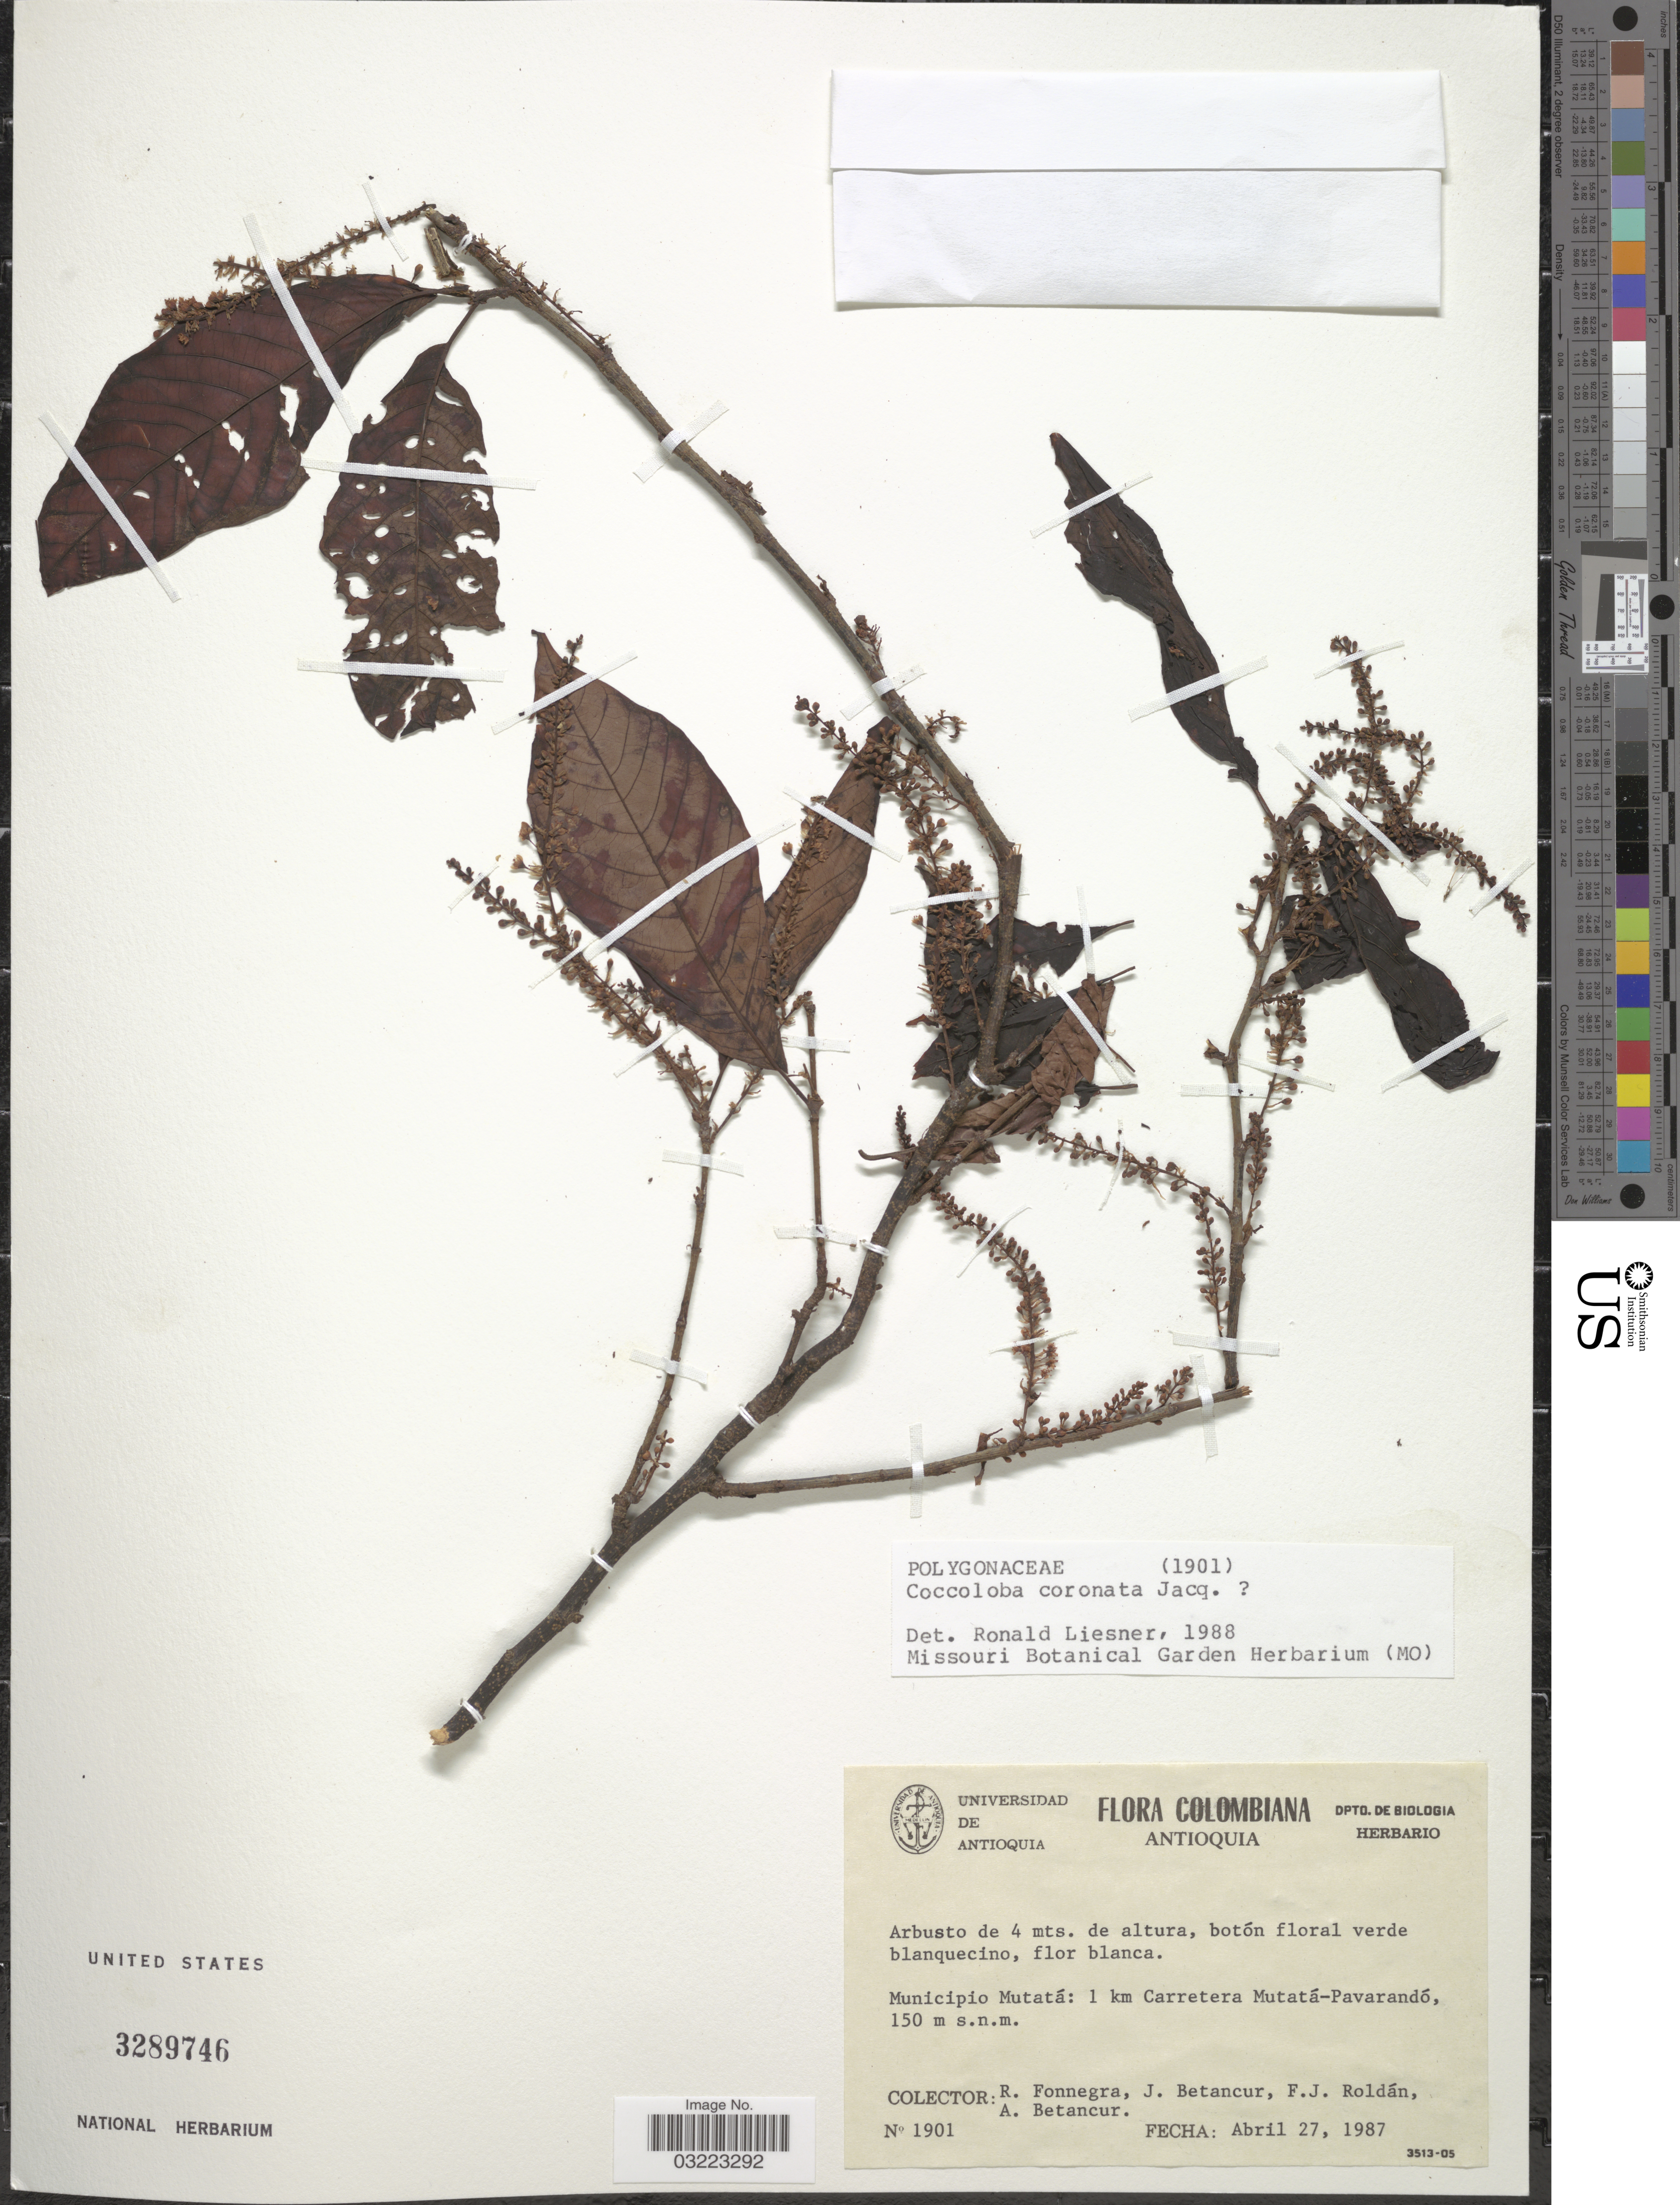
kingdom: Plantae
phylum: Tracheophyta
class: Magnoliopsida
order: Caryophyllales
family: Polygonaceae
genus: Coccoloba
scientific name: Coccoloba coronata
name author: Jacq.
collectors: R. Fonnegra, J. Betancur, F. J. Roldán & A. Betancur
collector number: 1901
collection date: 1987-04-27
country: Colombia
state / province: Antioquia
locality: Municipio Mutatá: 1 km Carretera Mutatá-Pavarandó.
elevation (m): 150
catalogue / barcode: US 3289746